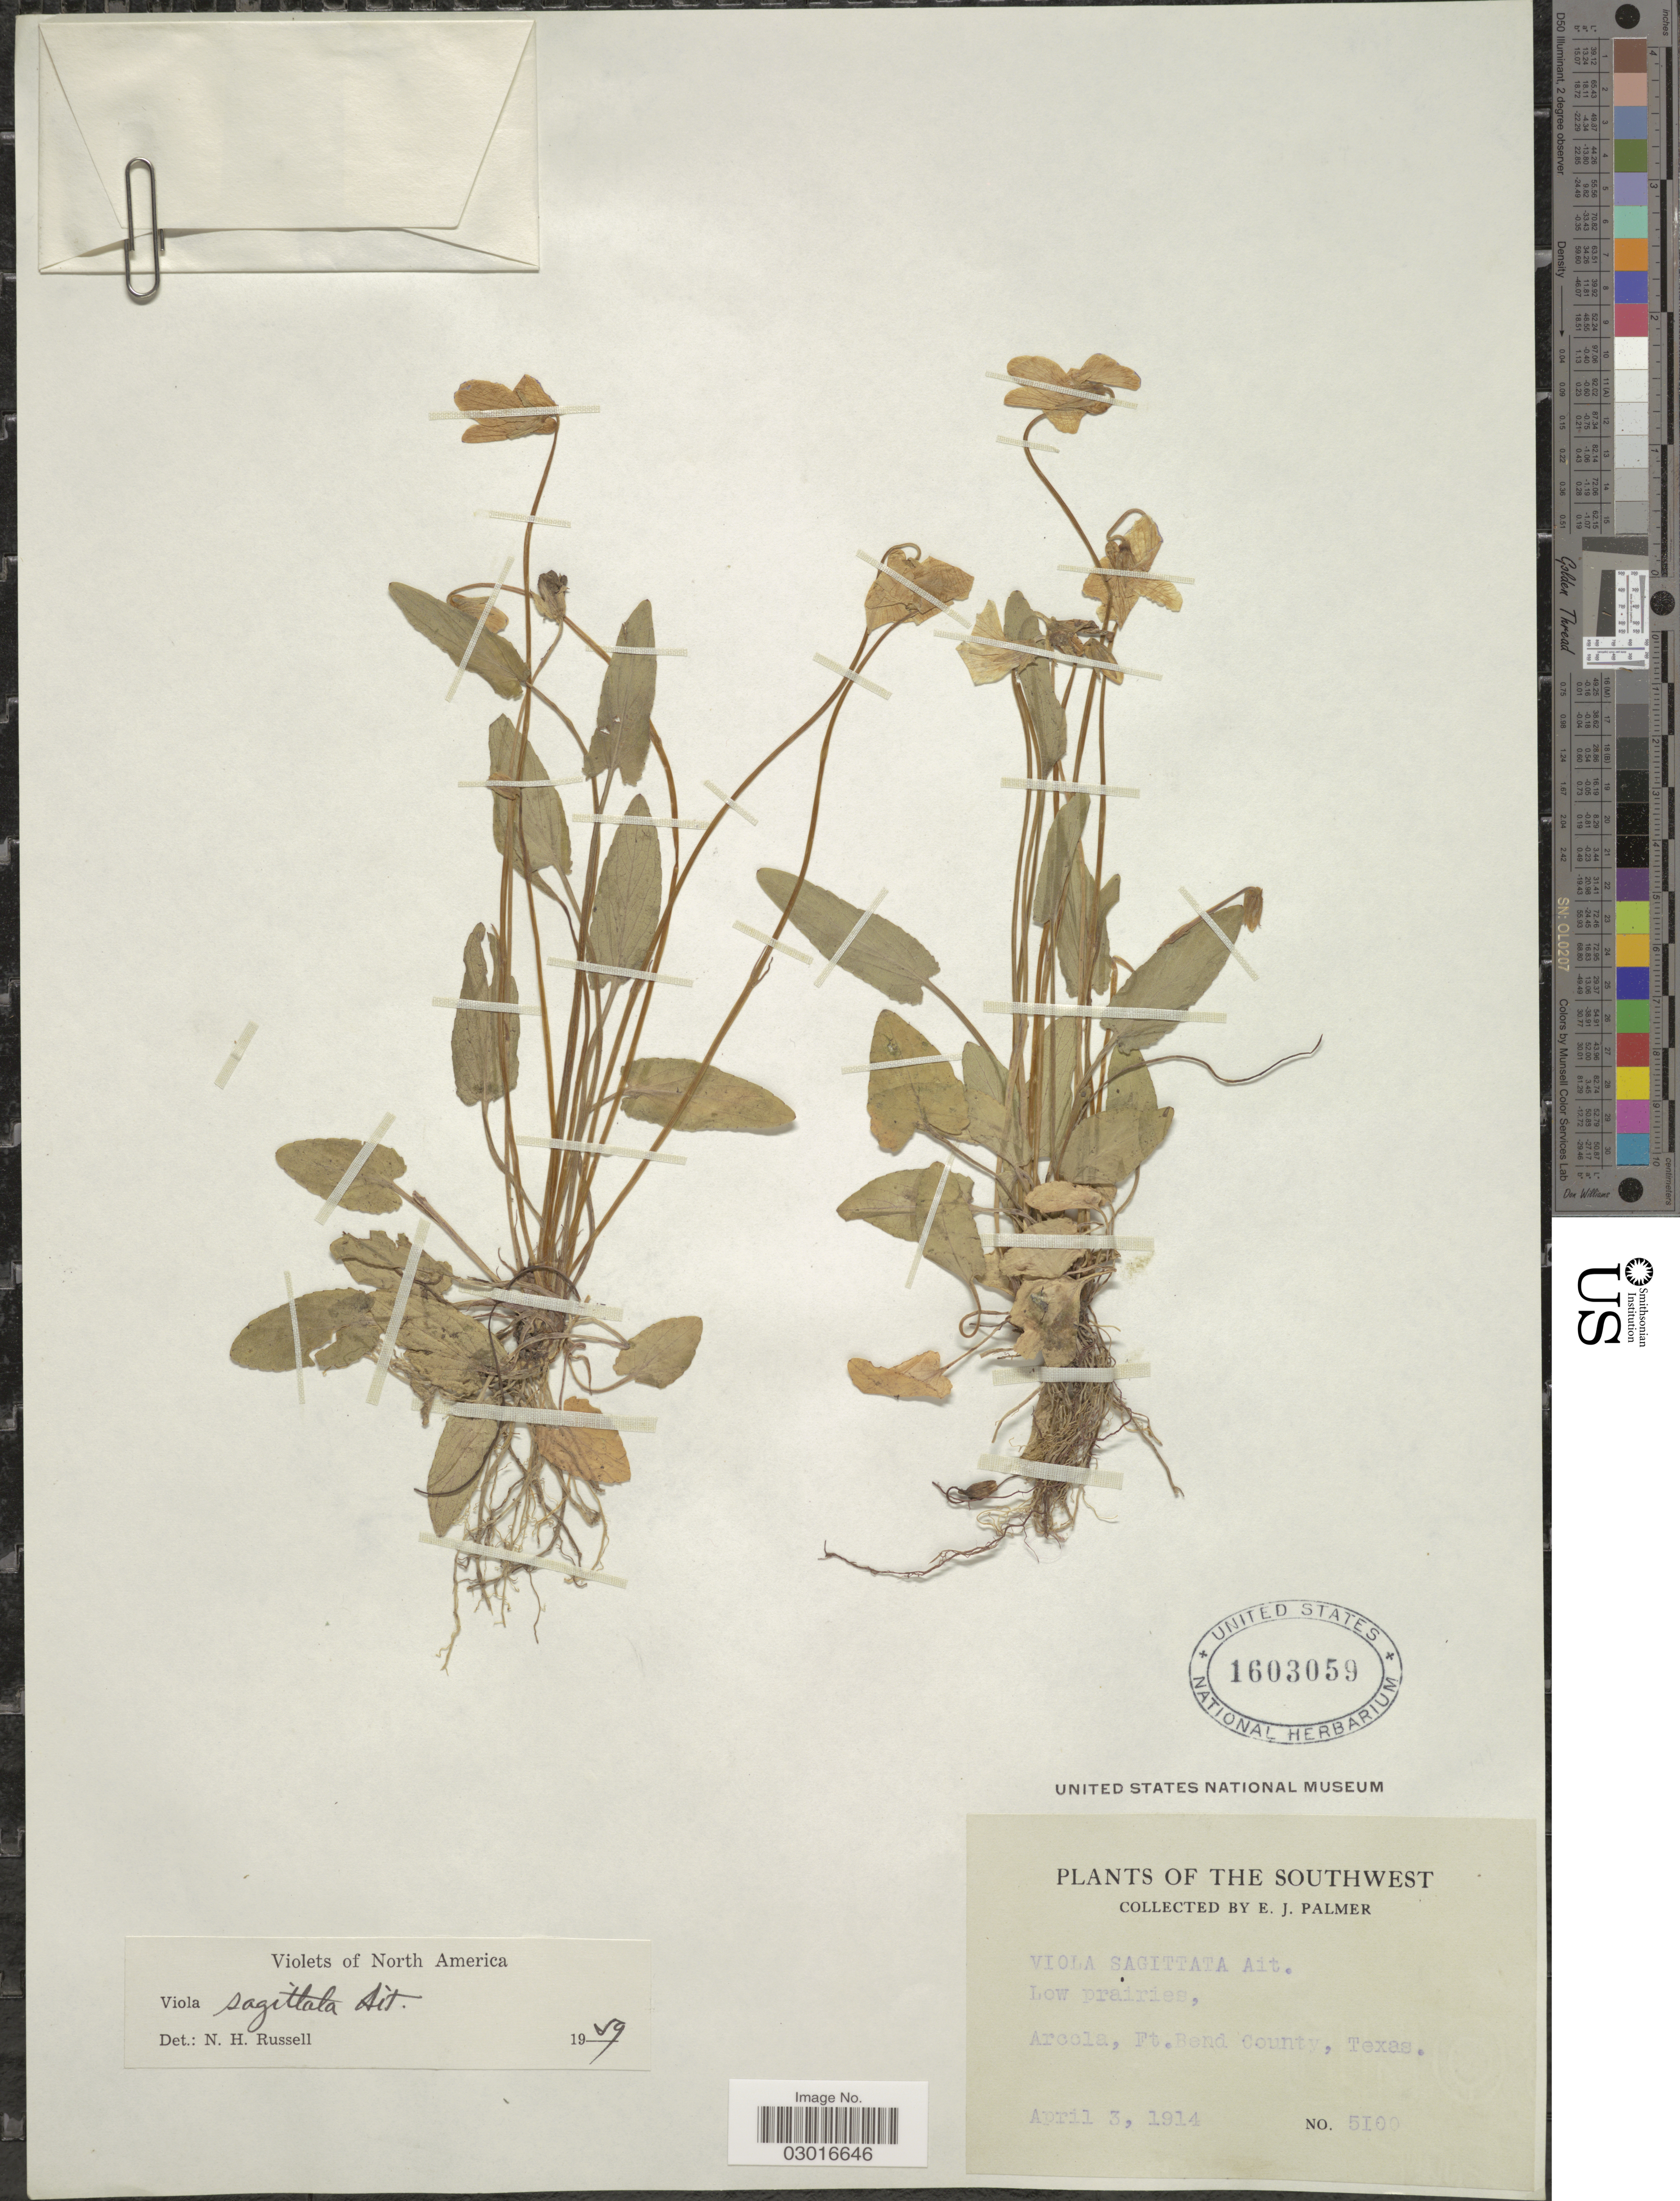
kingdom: Plantae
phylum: Tracheophyta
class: Magnoliopsida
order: Malpighiales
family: Violaceae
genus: Viola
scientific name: Viola sagittata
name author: Aiton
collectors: E. J. Palmer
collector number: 5100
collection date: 1914-04-03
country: United States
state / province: Texas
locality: The Southwest. Low prairies, Arcola, Ft. Bend County.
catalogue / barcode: US 1603059